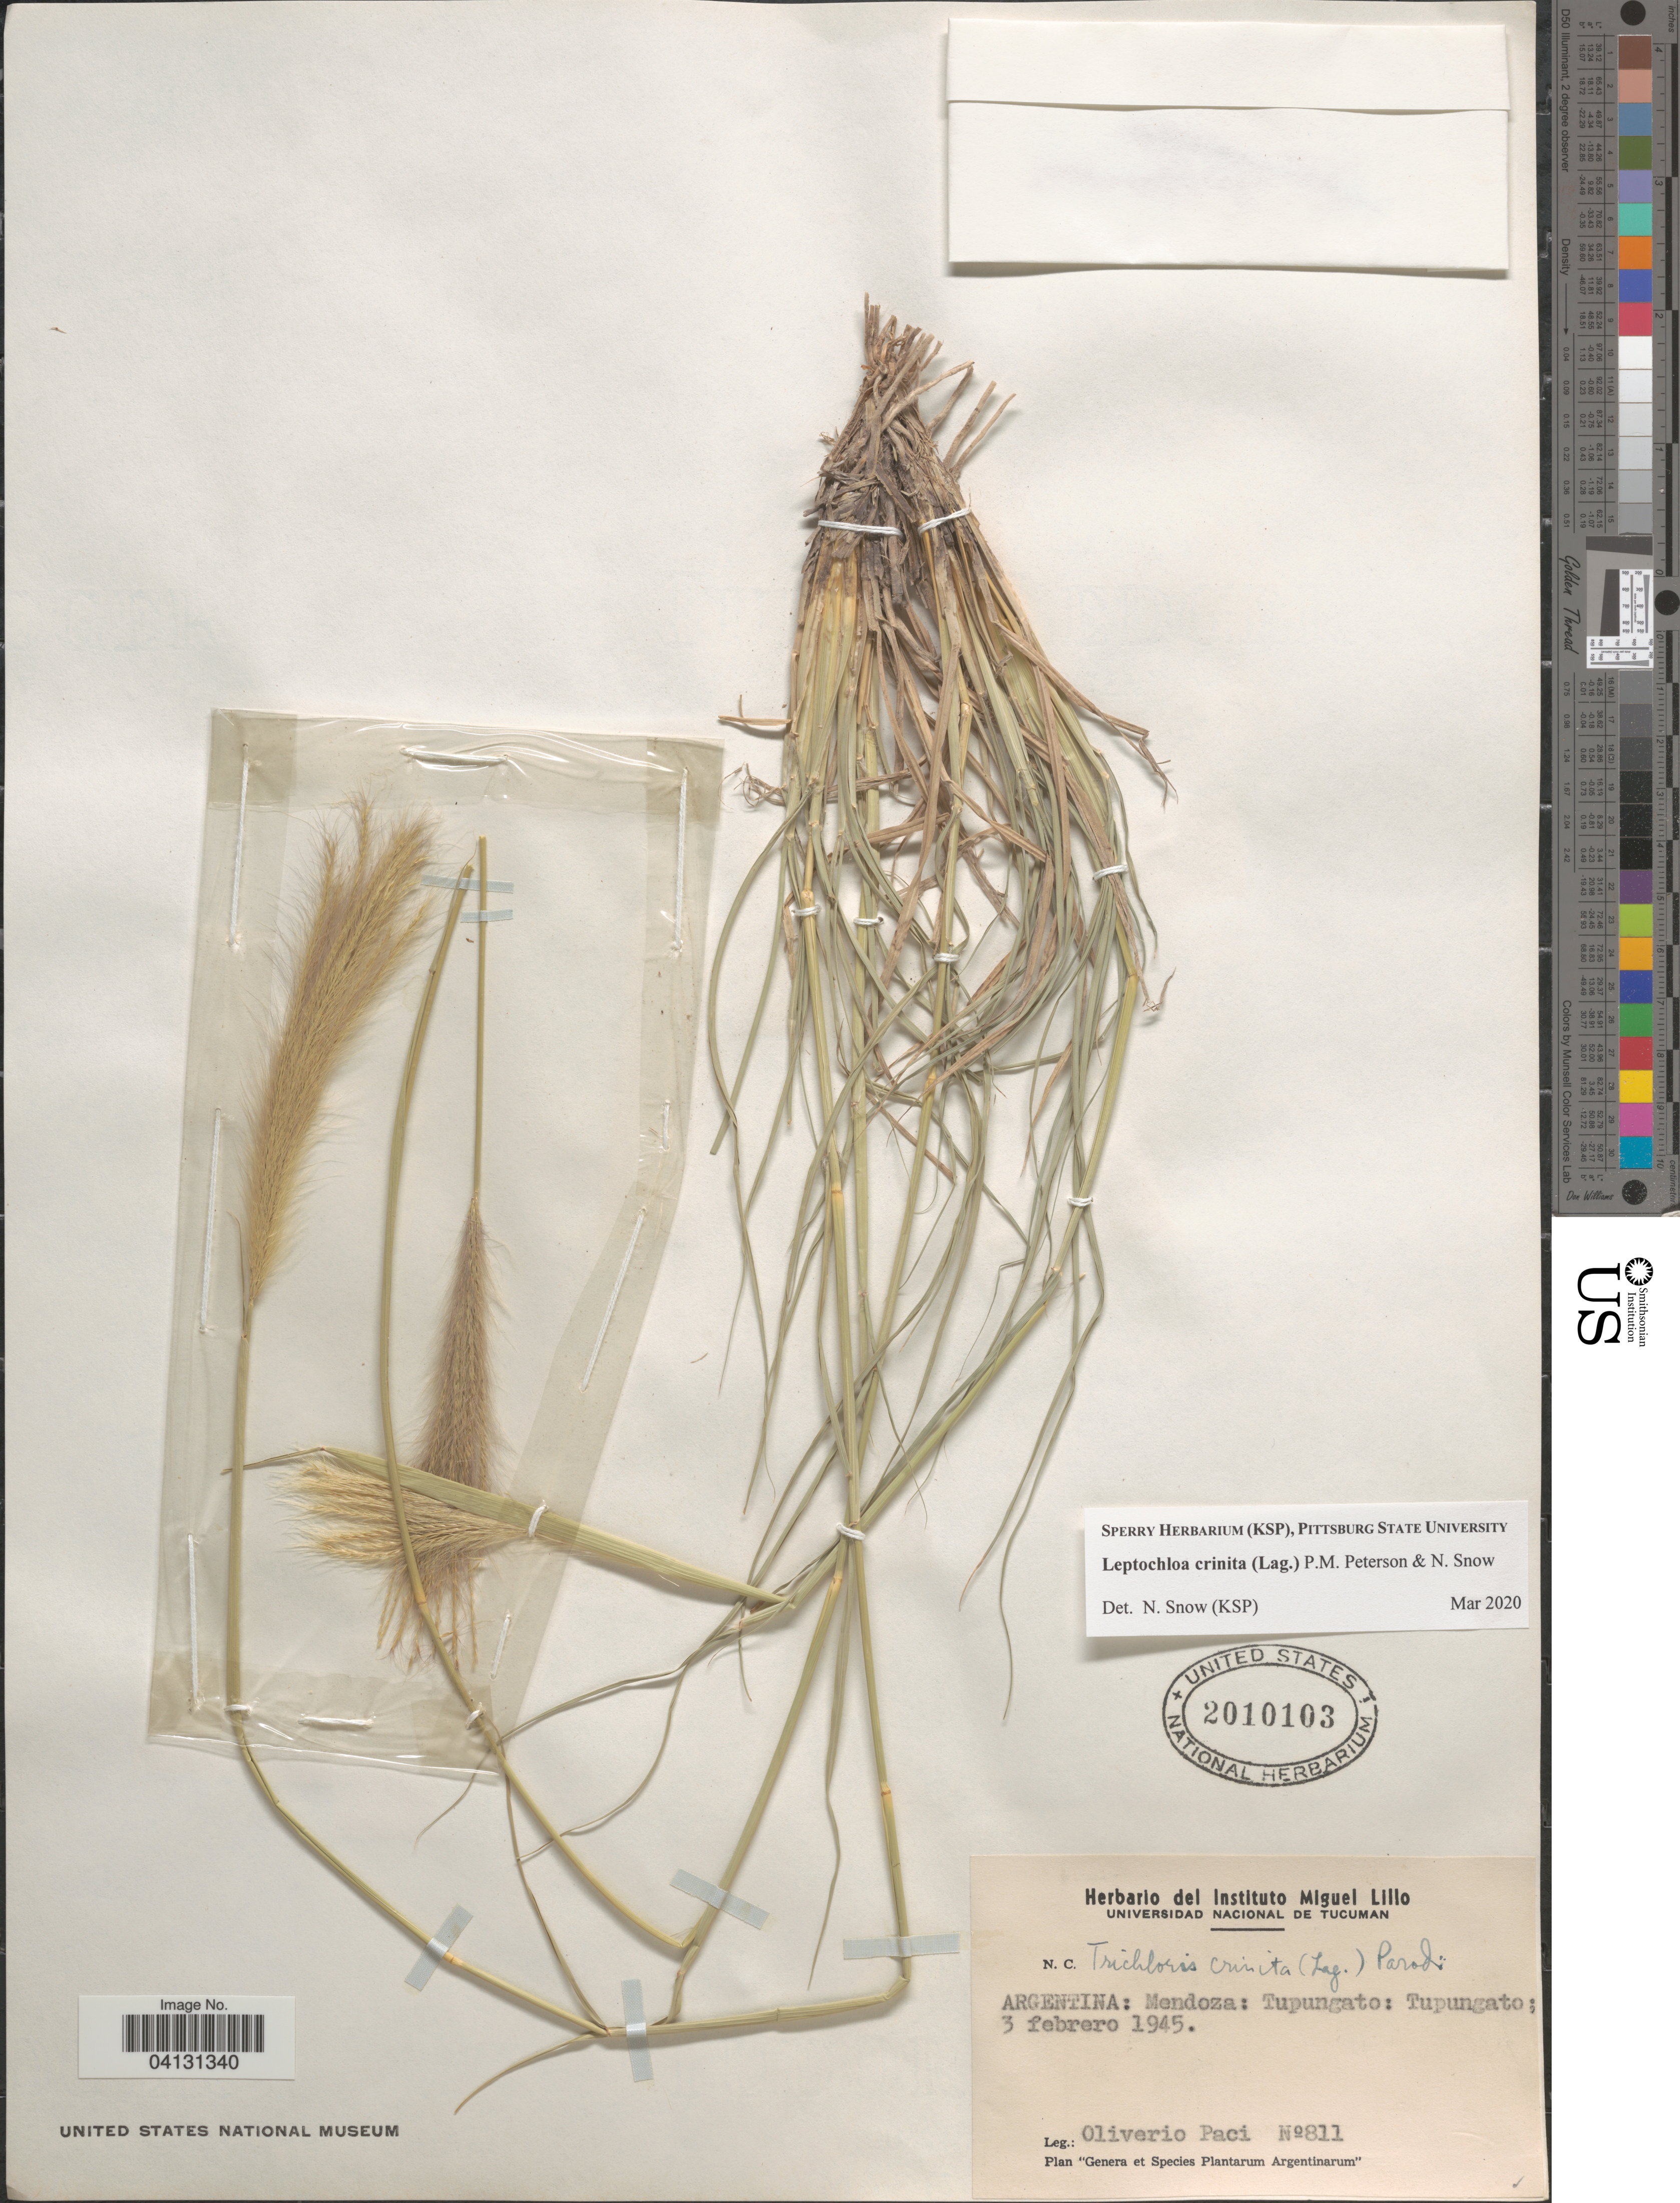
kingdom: Plantae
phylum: Tracheophyta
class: Liliopsida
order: Poales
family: Poaceae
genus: Leptochloa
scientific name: Leptochloa crinita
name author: (Lag.) P.M. Peterson & N. Snow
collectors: O. Paci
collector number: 811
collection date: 1945-02-03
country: Argentina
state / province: Mendoza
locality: Tupungato: Tupungato [unsure placement].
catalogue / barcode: US 2010103